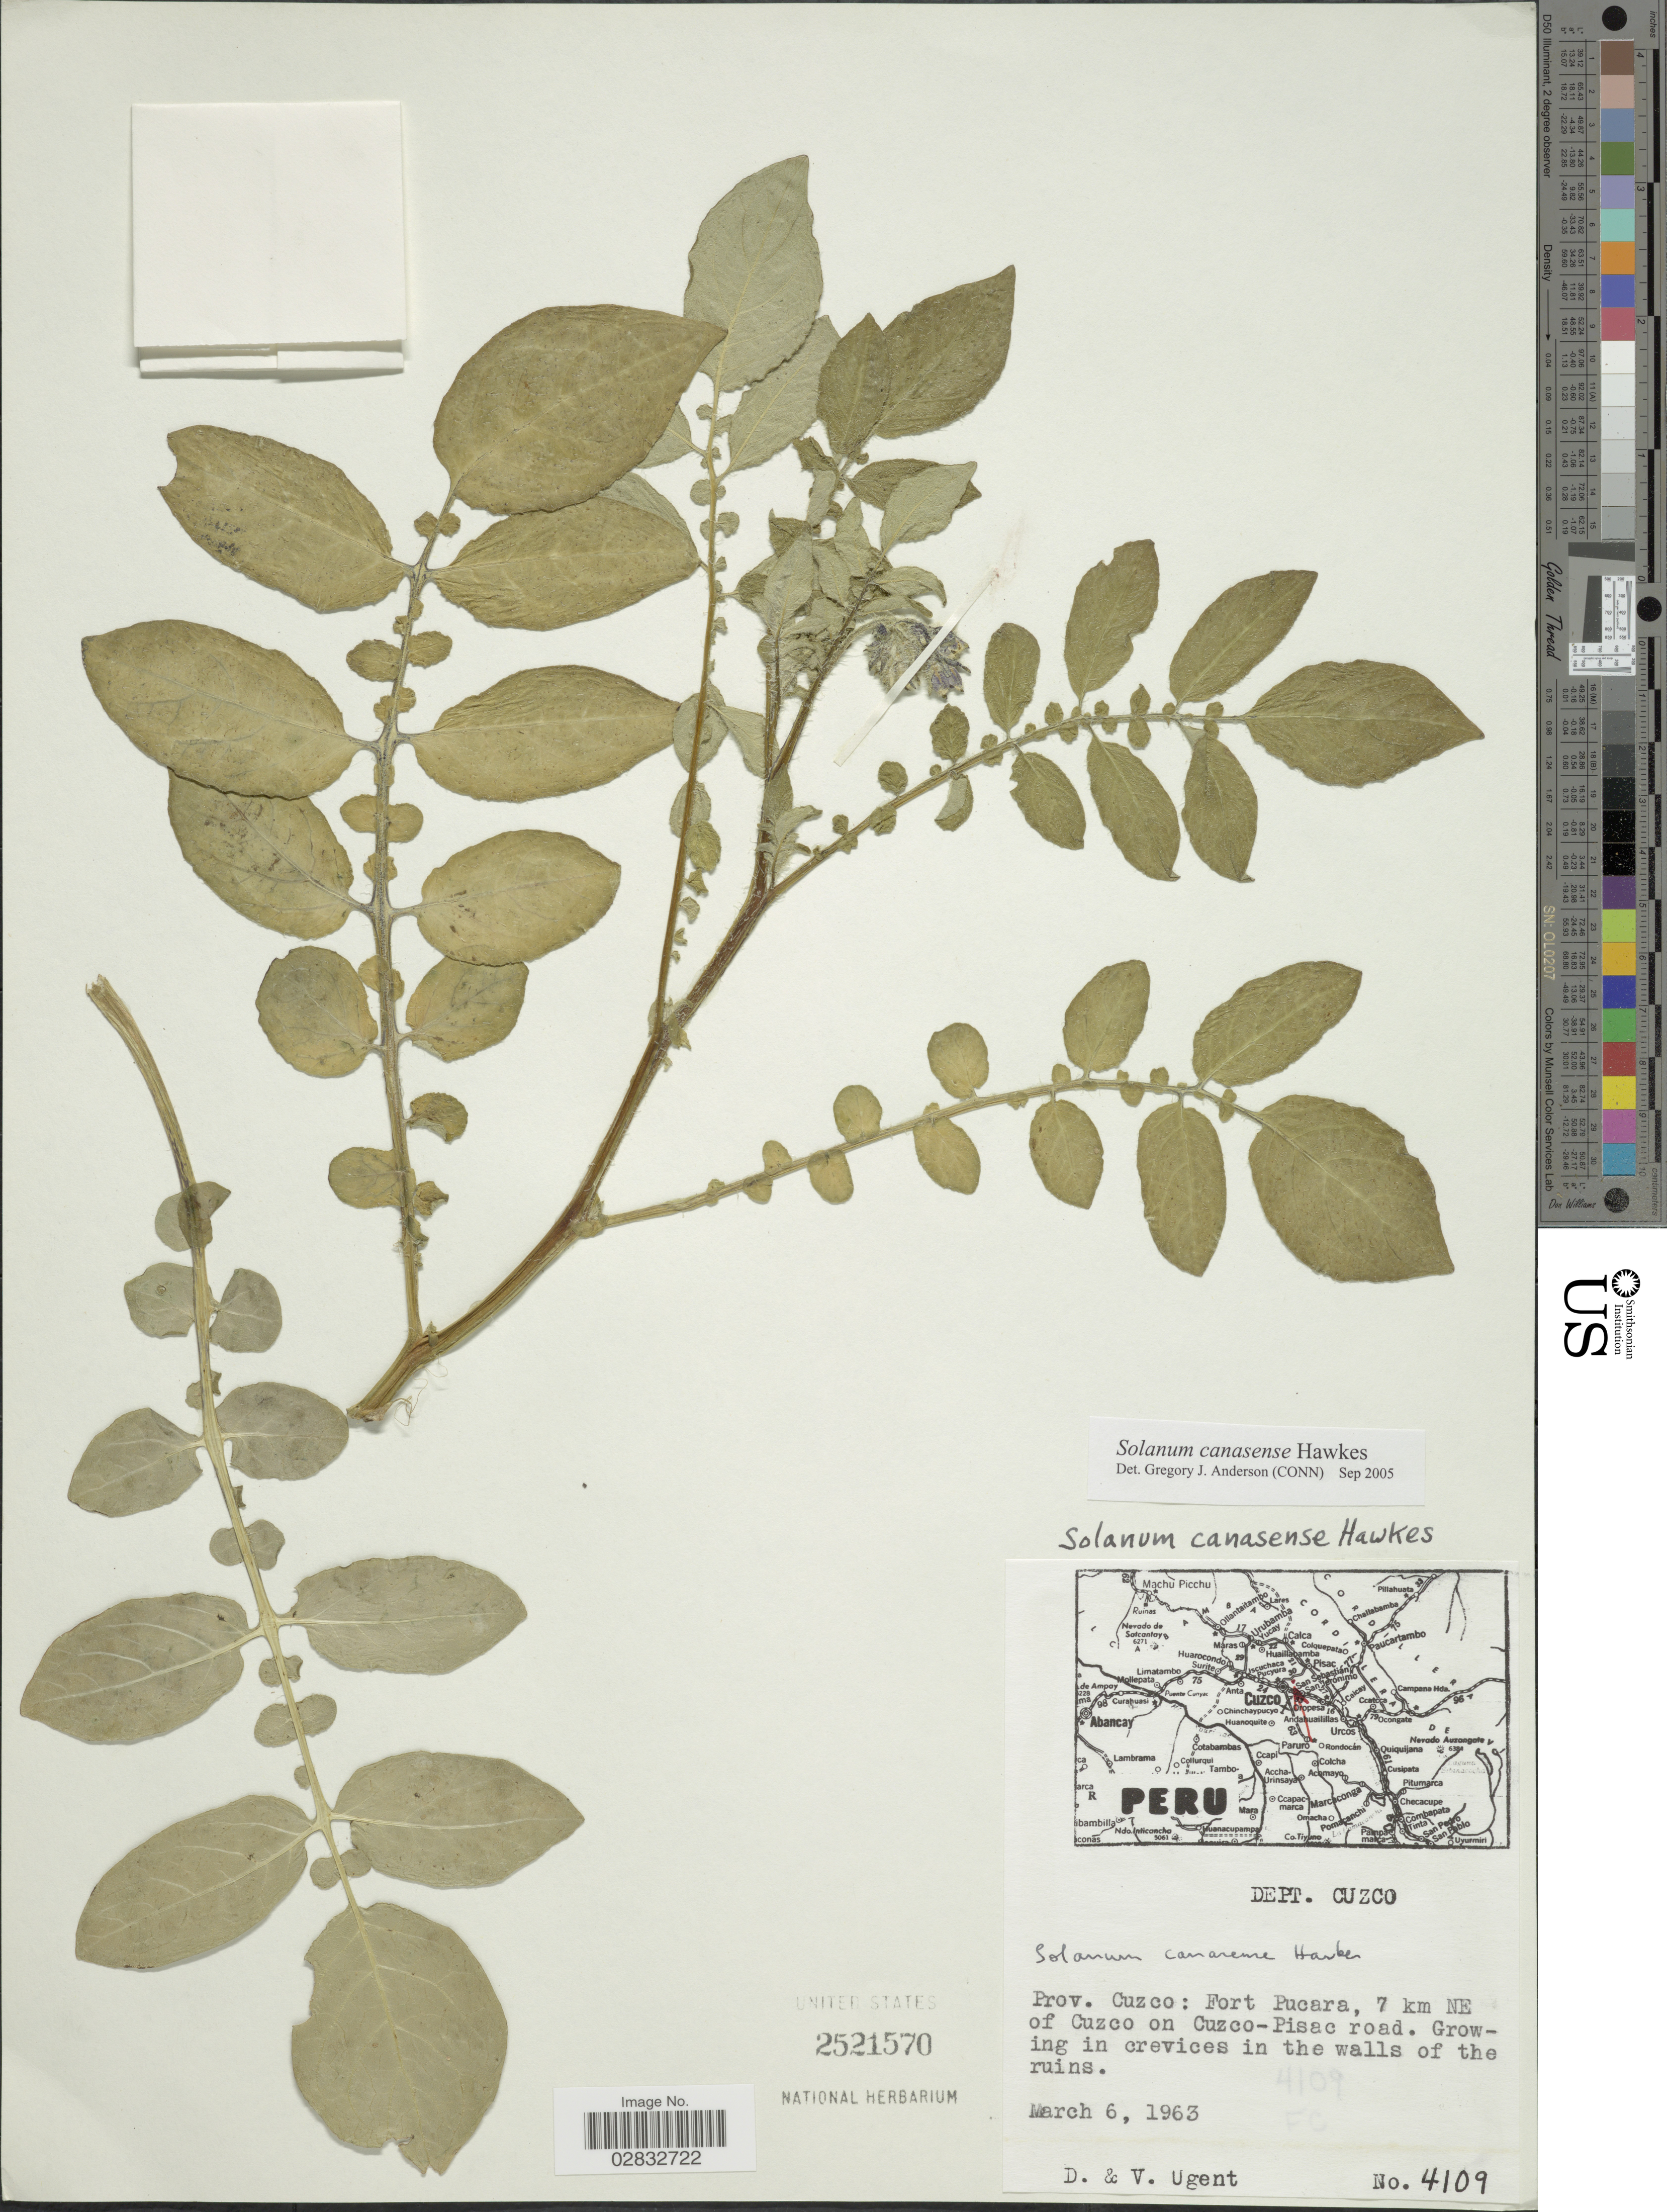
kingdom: Plantae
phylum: Tracheophyta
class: Magnoliopsida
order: Solanales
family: Solanaceae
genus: Solanum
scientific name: Solanum canaosense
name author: L.B. Sm. & Downs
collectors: D. Ugent & V. Ugent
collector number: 4109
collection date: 1963-03-06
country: Peru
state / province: Cusco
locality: Prov. Cuzco: Fort Pucara, 7 km NE of Cuzco: Fort Pucara, 7 km NE of Cuzco on Cuzco-Pisac road.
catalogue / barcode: US 2521570